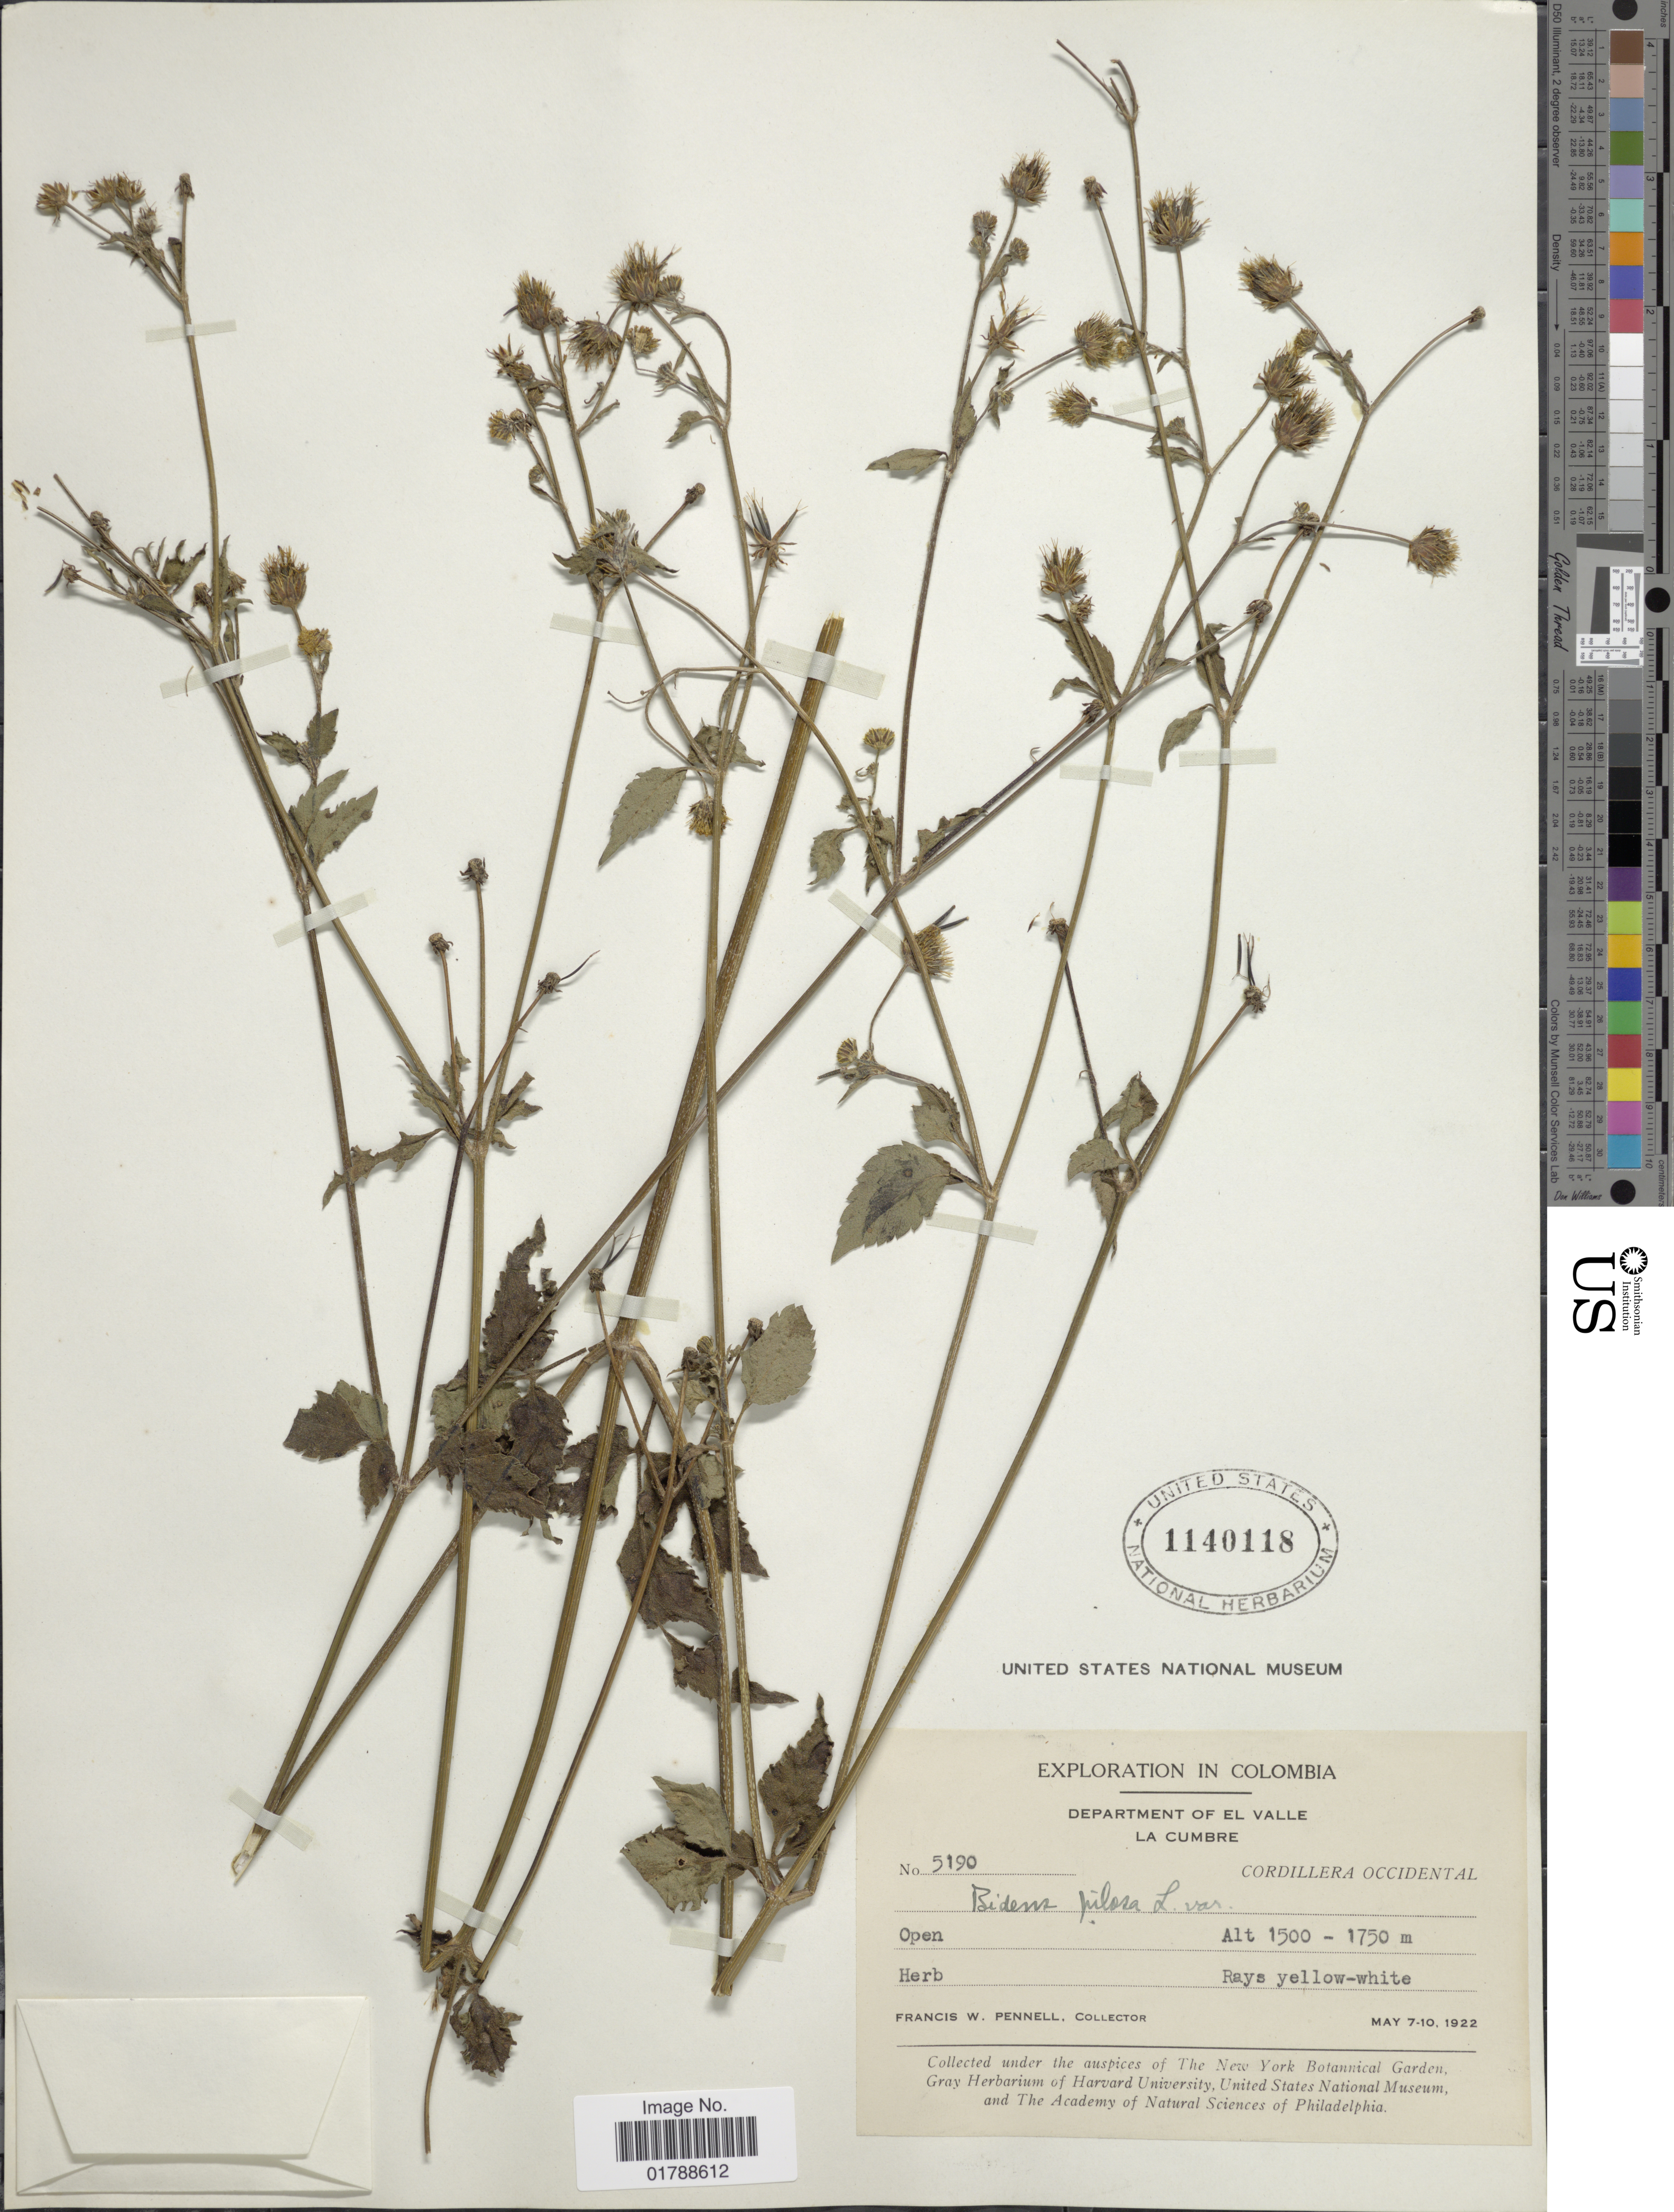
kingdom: Plantae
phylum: Tracheophyta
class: Magnoliopsida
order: Asterales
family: Asteraceae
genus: Bidens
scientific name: Bidens pilosa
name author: L.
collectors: F. W. Pennell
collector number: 5190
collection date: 1922-05-07/1922-05-10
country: Colombia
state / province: Valle del Cauca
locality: Department of El Valle. La Cumbre. Cordillera Occidental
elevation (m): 1500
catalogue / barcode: US 1140118